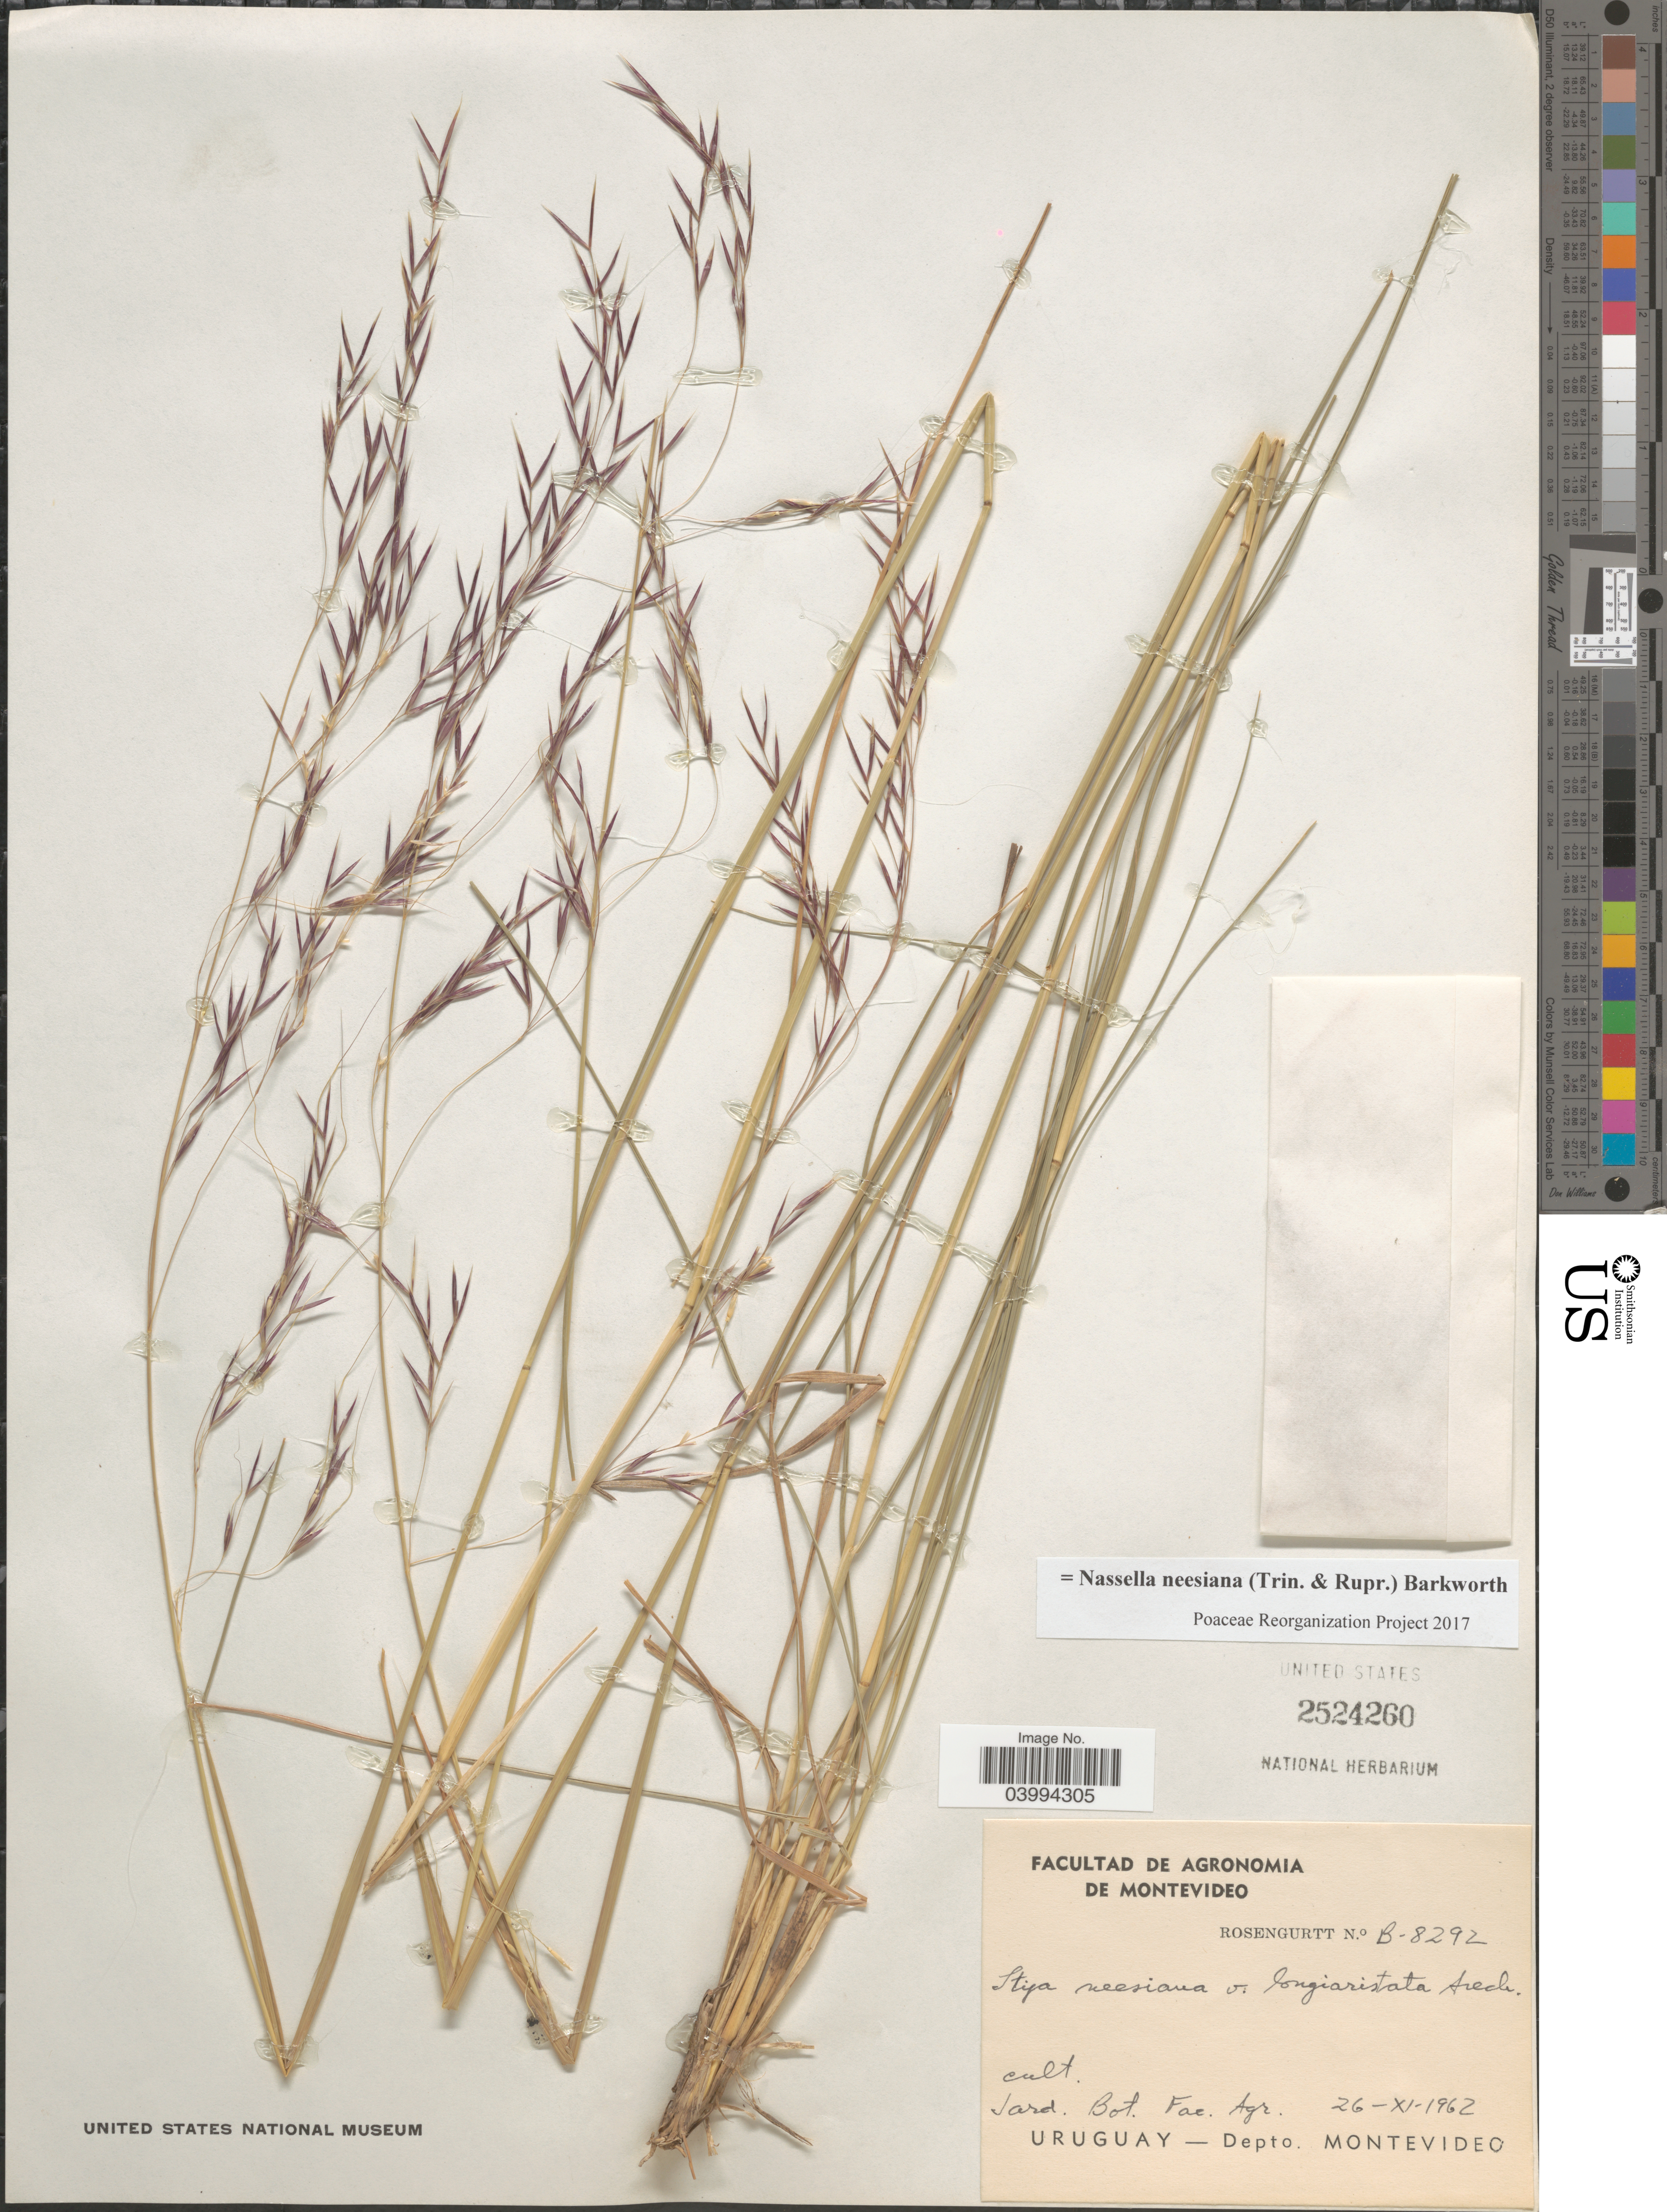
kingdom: Plantae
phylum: Tracheophyta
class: Liliopsida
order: Poales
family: Poaceae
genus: Nassella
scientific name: Nassella neesiana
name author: (Trin. & Rupr.) Barkworth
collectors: Rosengurtt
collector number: B8292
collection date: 1962-11-26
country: Uruguay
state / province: Montevideo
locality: Jard. Bot. Fac. Agr. Depto. Montevideo.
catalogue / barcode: US 2524260